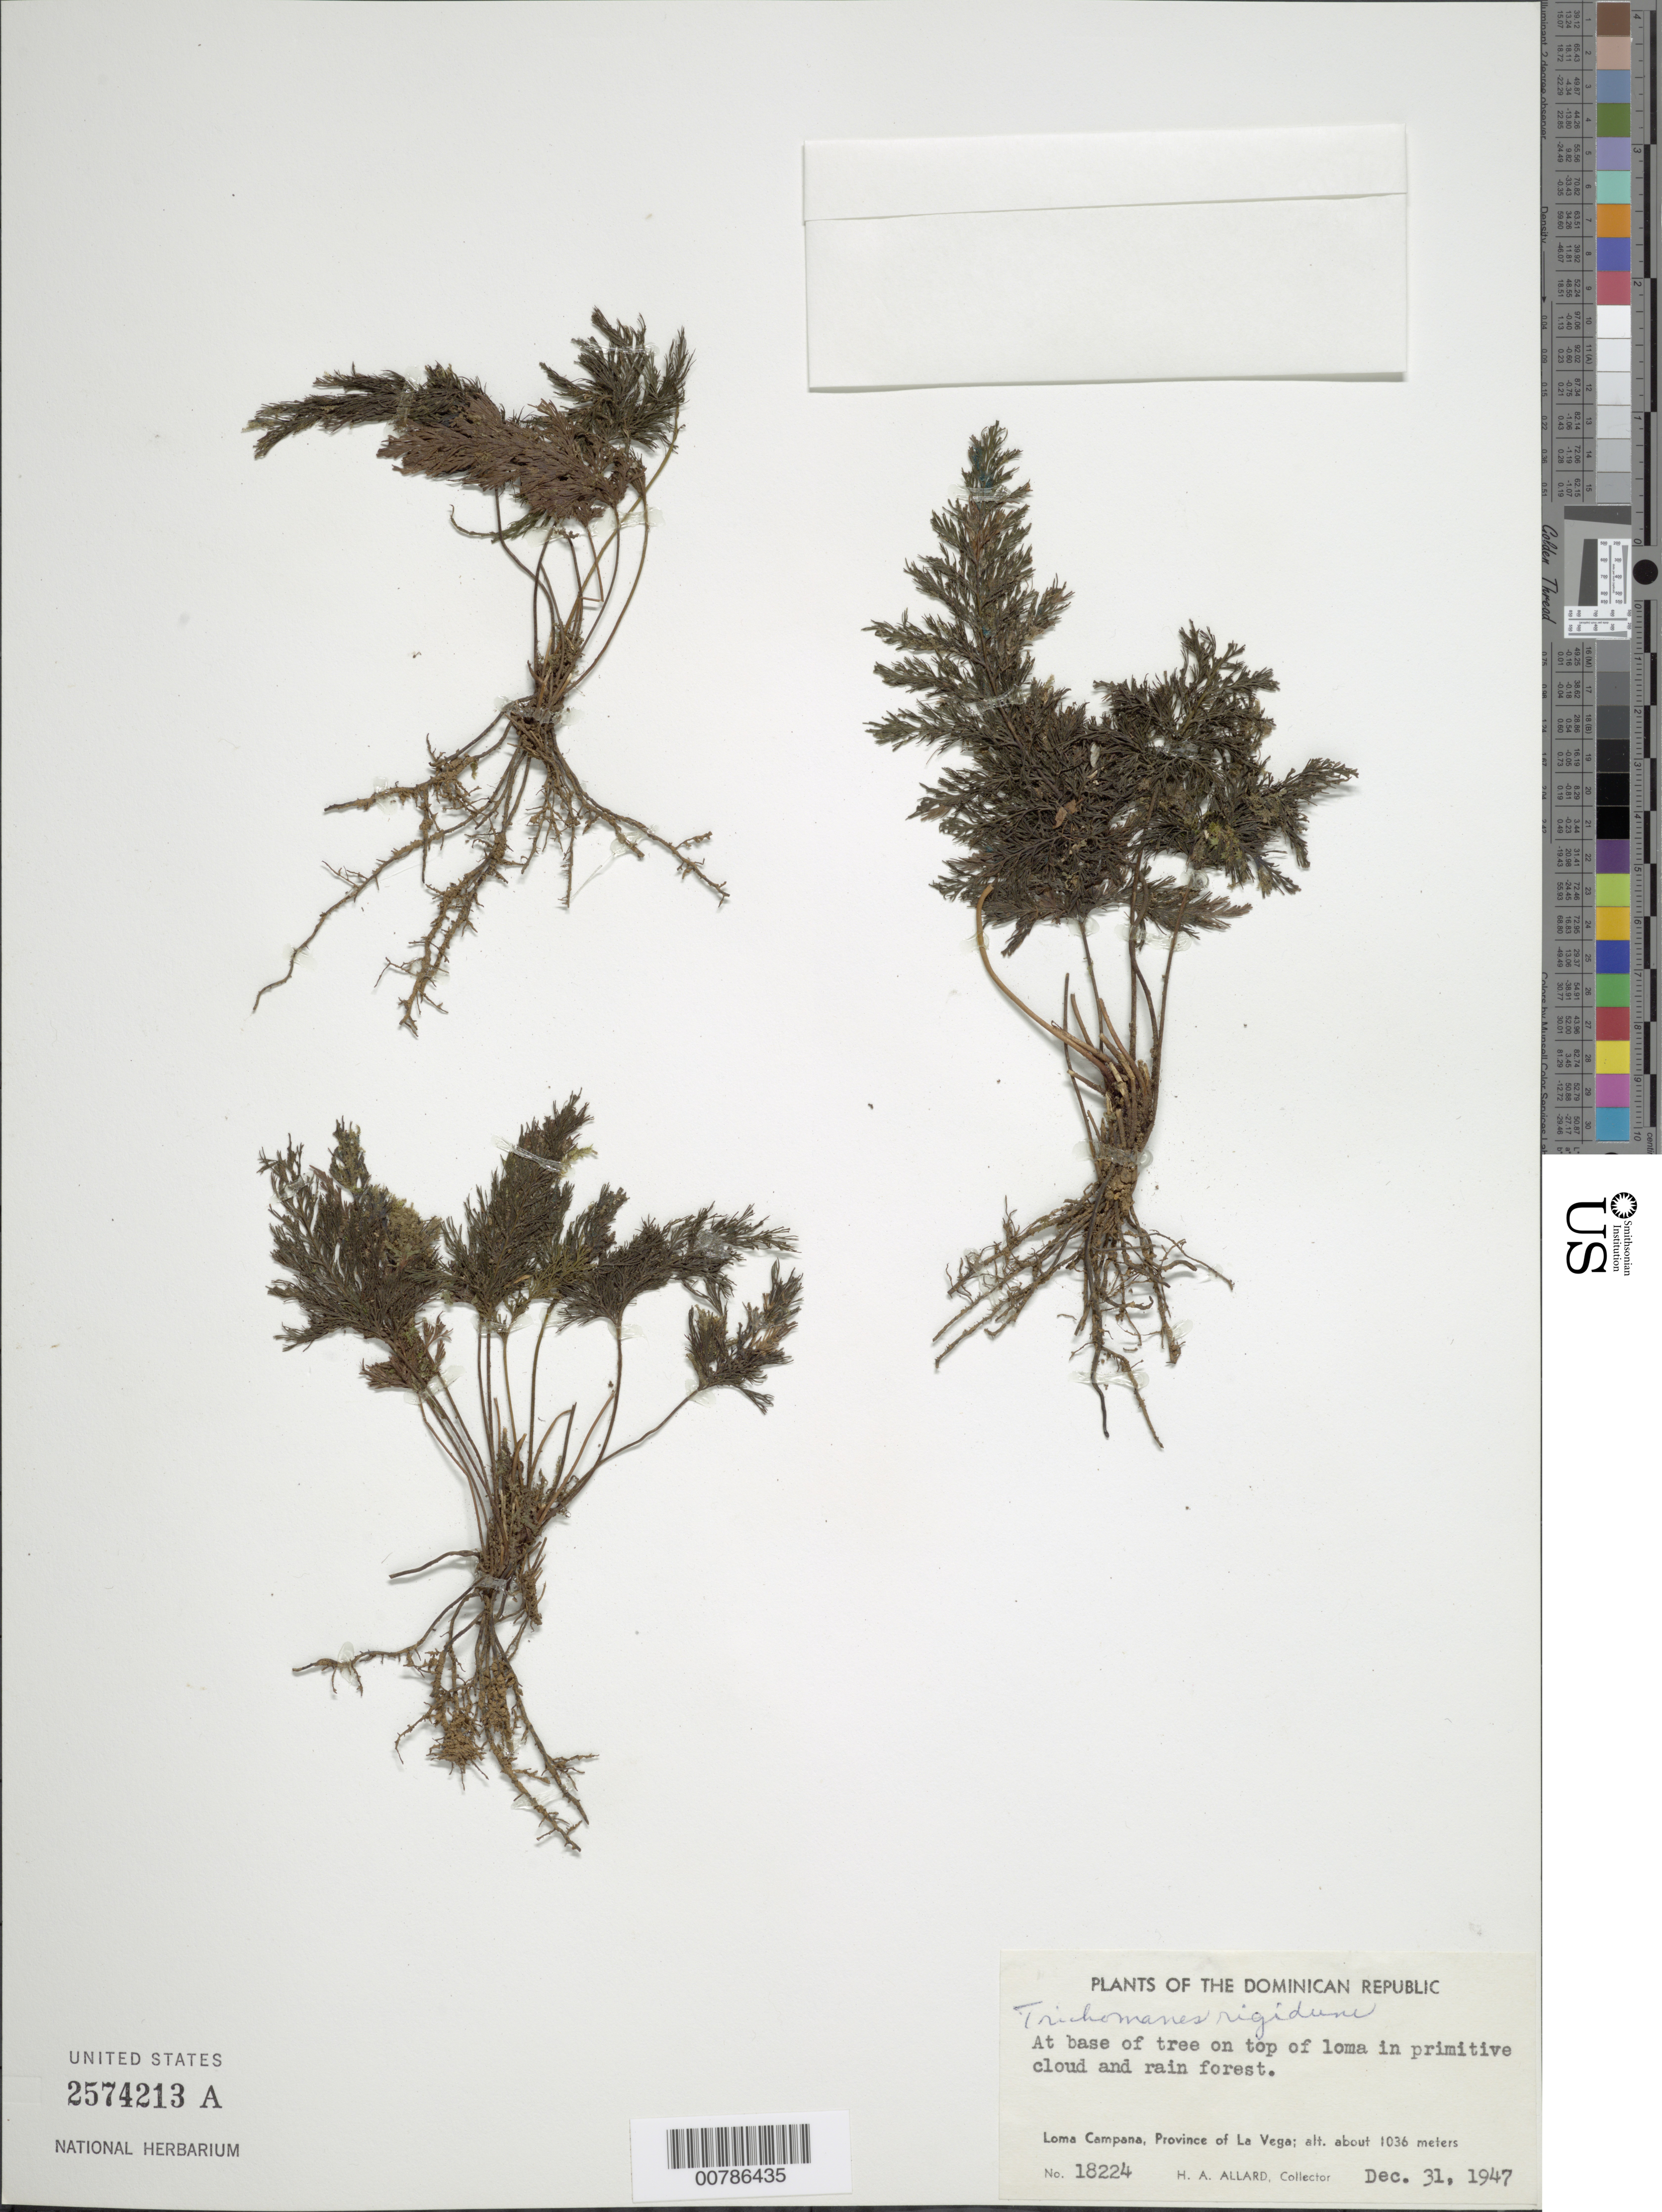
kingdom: Plantae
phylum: Tracheophyta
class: Polypodiopsida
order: Hymenophyllales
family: Hymenophyllaceae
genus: Abrodictyum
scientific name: Abrodictyum rigidum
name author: (Sw.) Ebihara & Dubuisson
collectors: H. A. Allard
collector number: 18224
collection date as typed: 31 Dec 1947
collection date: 1947-12-31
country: Dominican Republic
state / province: La Vega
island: Hispaniola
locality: Loma Campana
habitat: At base of tree on top of loma in primitive cloud and rain forest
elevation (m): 1036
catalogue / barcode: US 2574213A